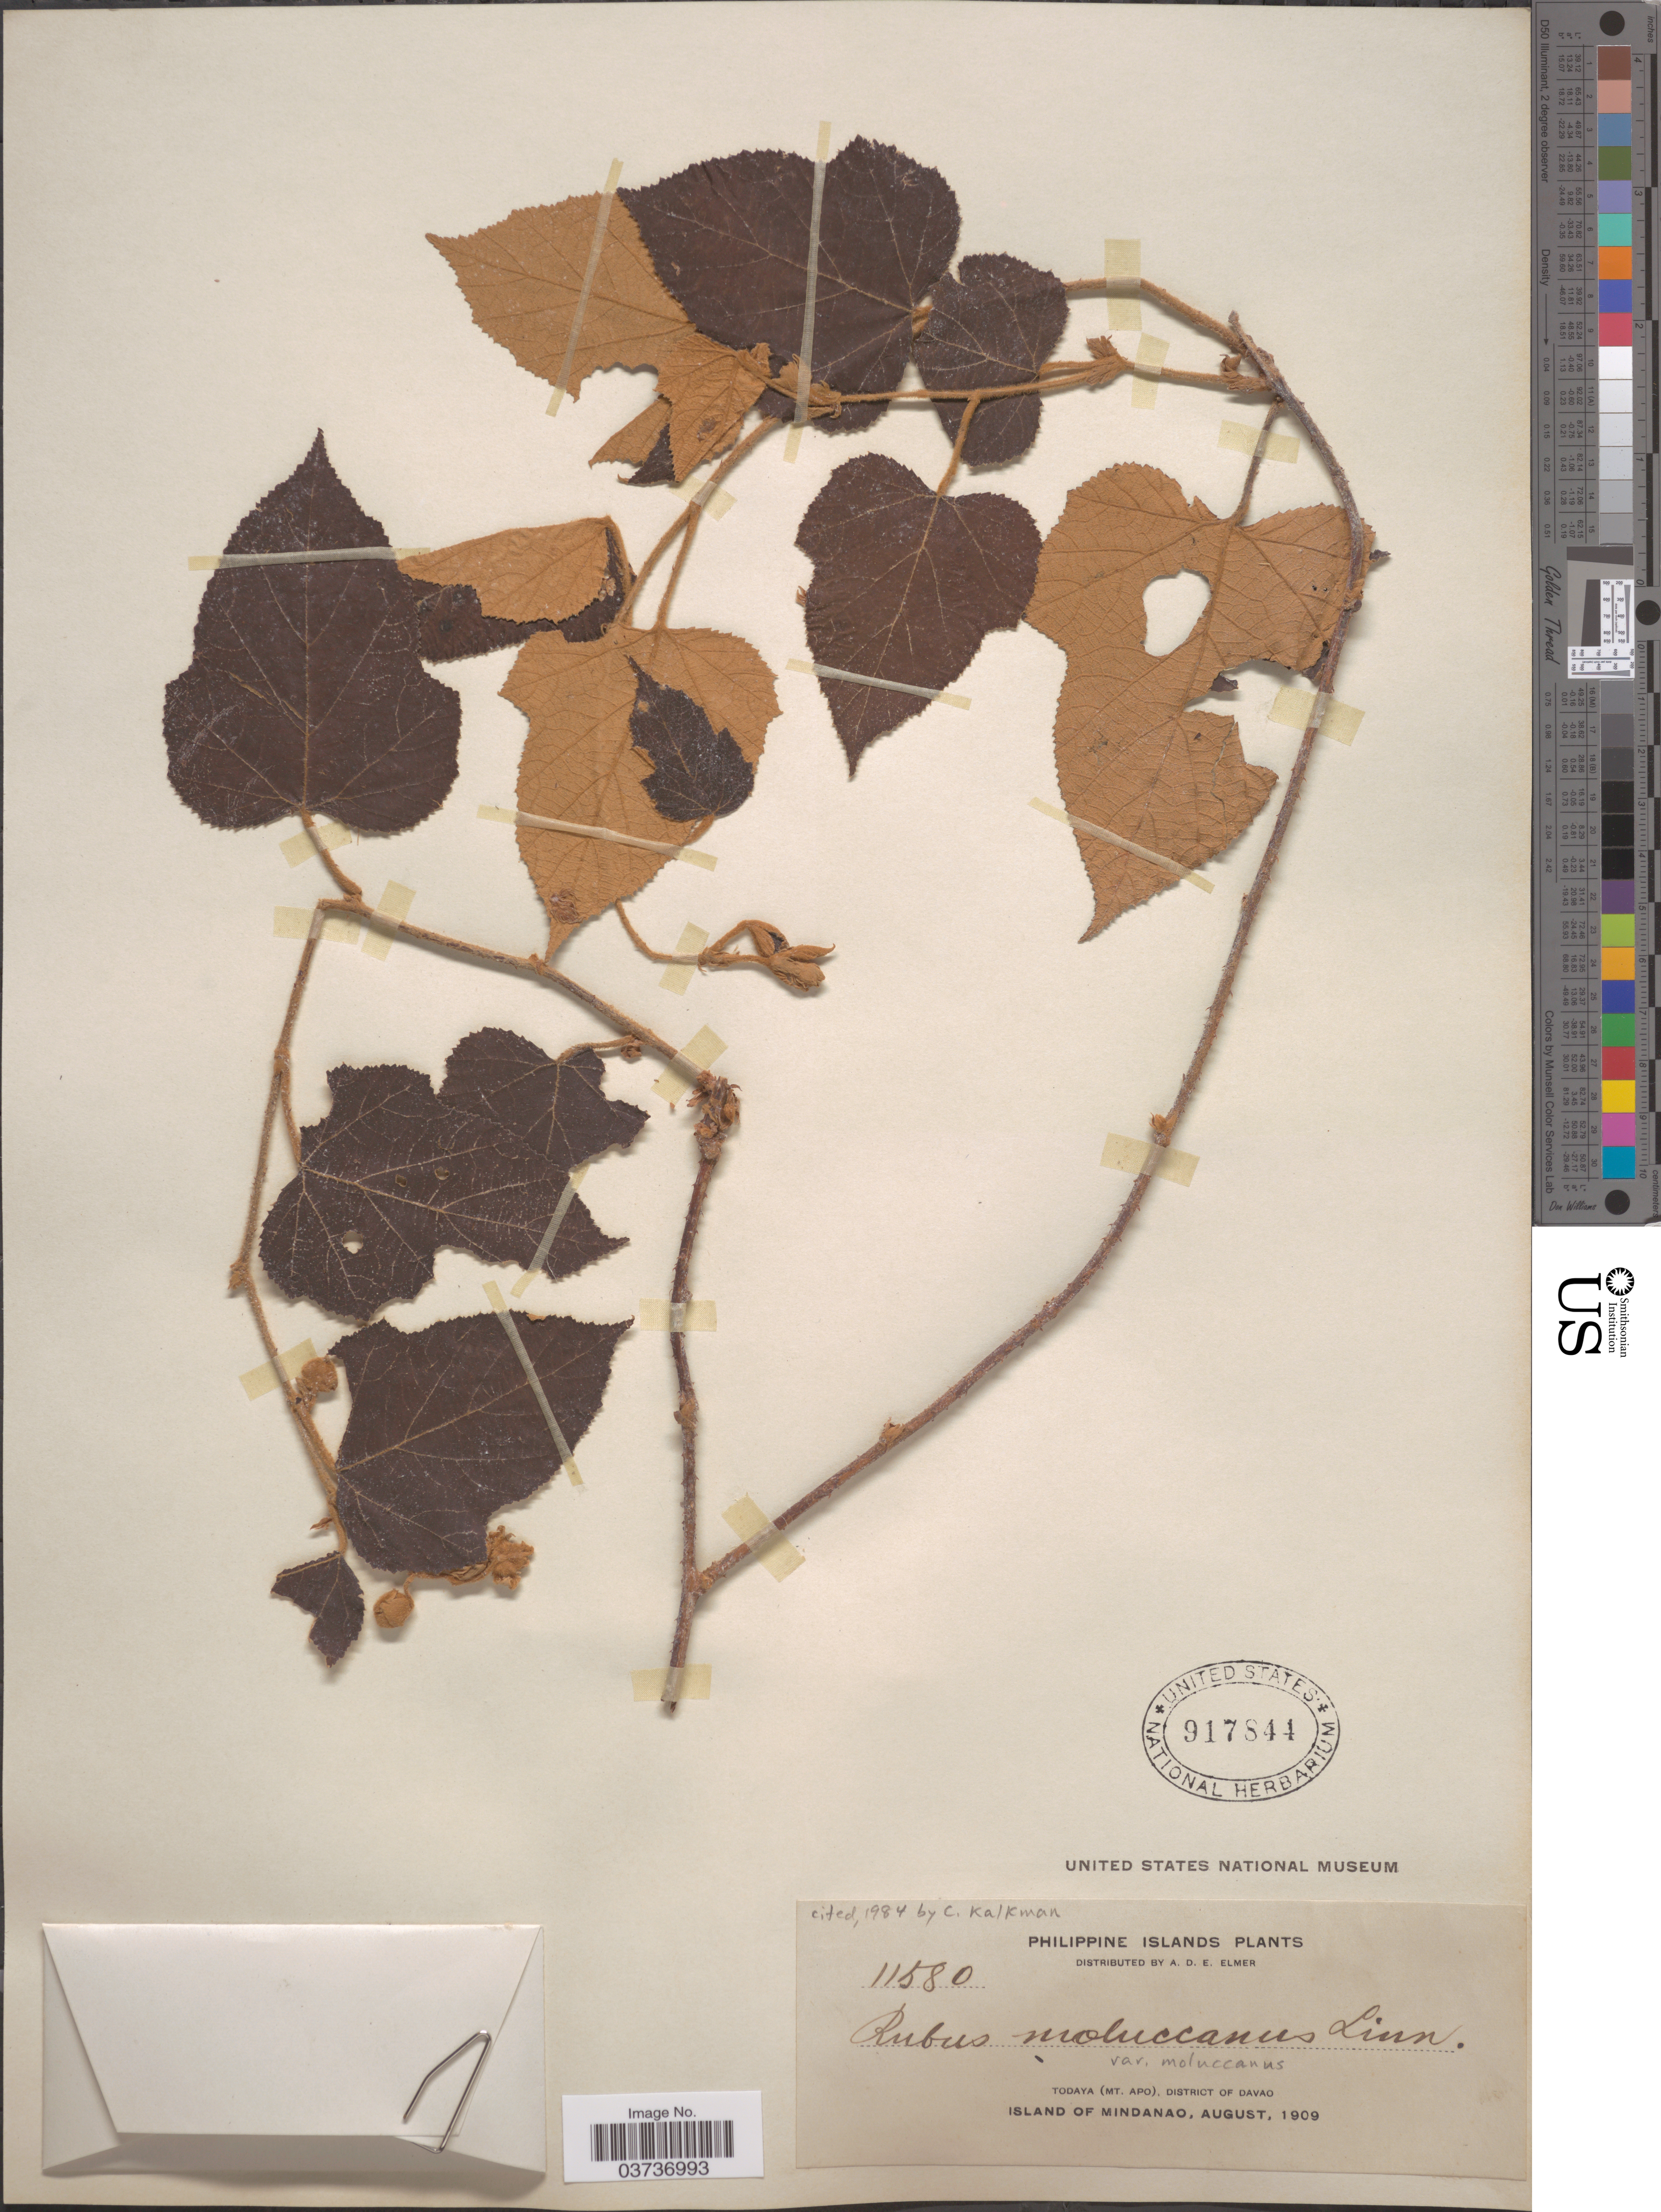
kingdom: Plantae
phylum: Tracheophyta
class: Magnoliopsida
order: Rosales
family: Rosaceae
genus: Rubus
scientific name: Rubus moluccanus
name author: L.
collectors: A. D. E. Elmer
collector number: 11580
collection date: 1909-08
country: Philippines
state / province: Davao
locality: Todaya (Mt. Apo), District of Davao. Island of Mindanao.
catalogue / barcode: US 917844